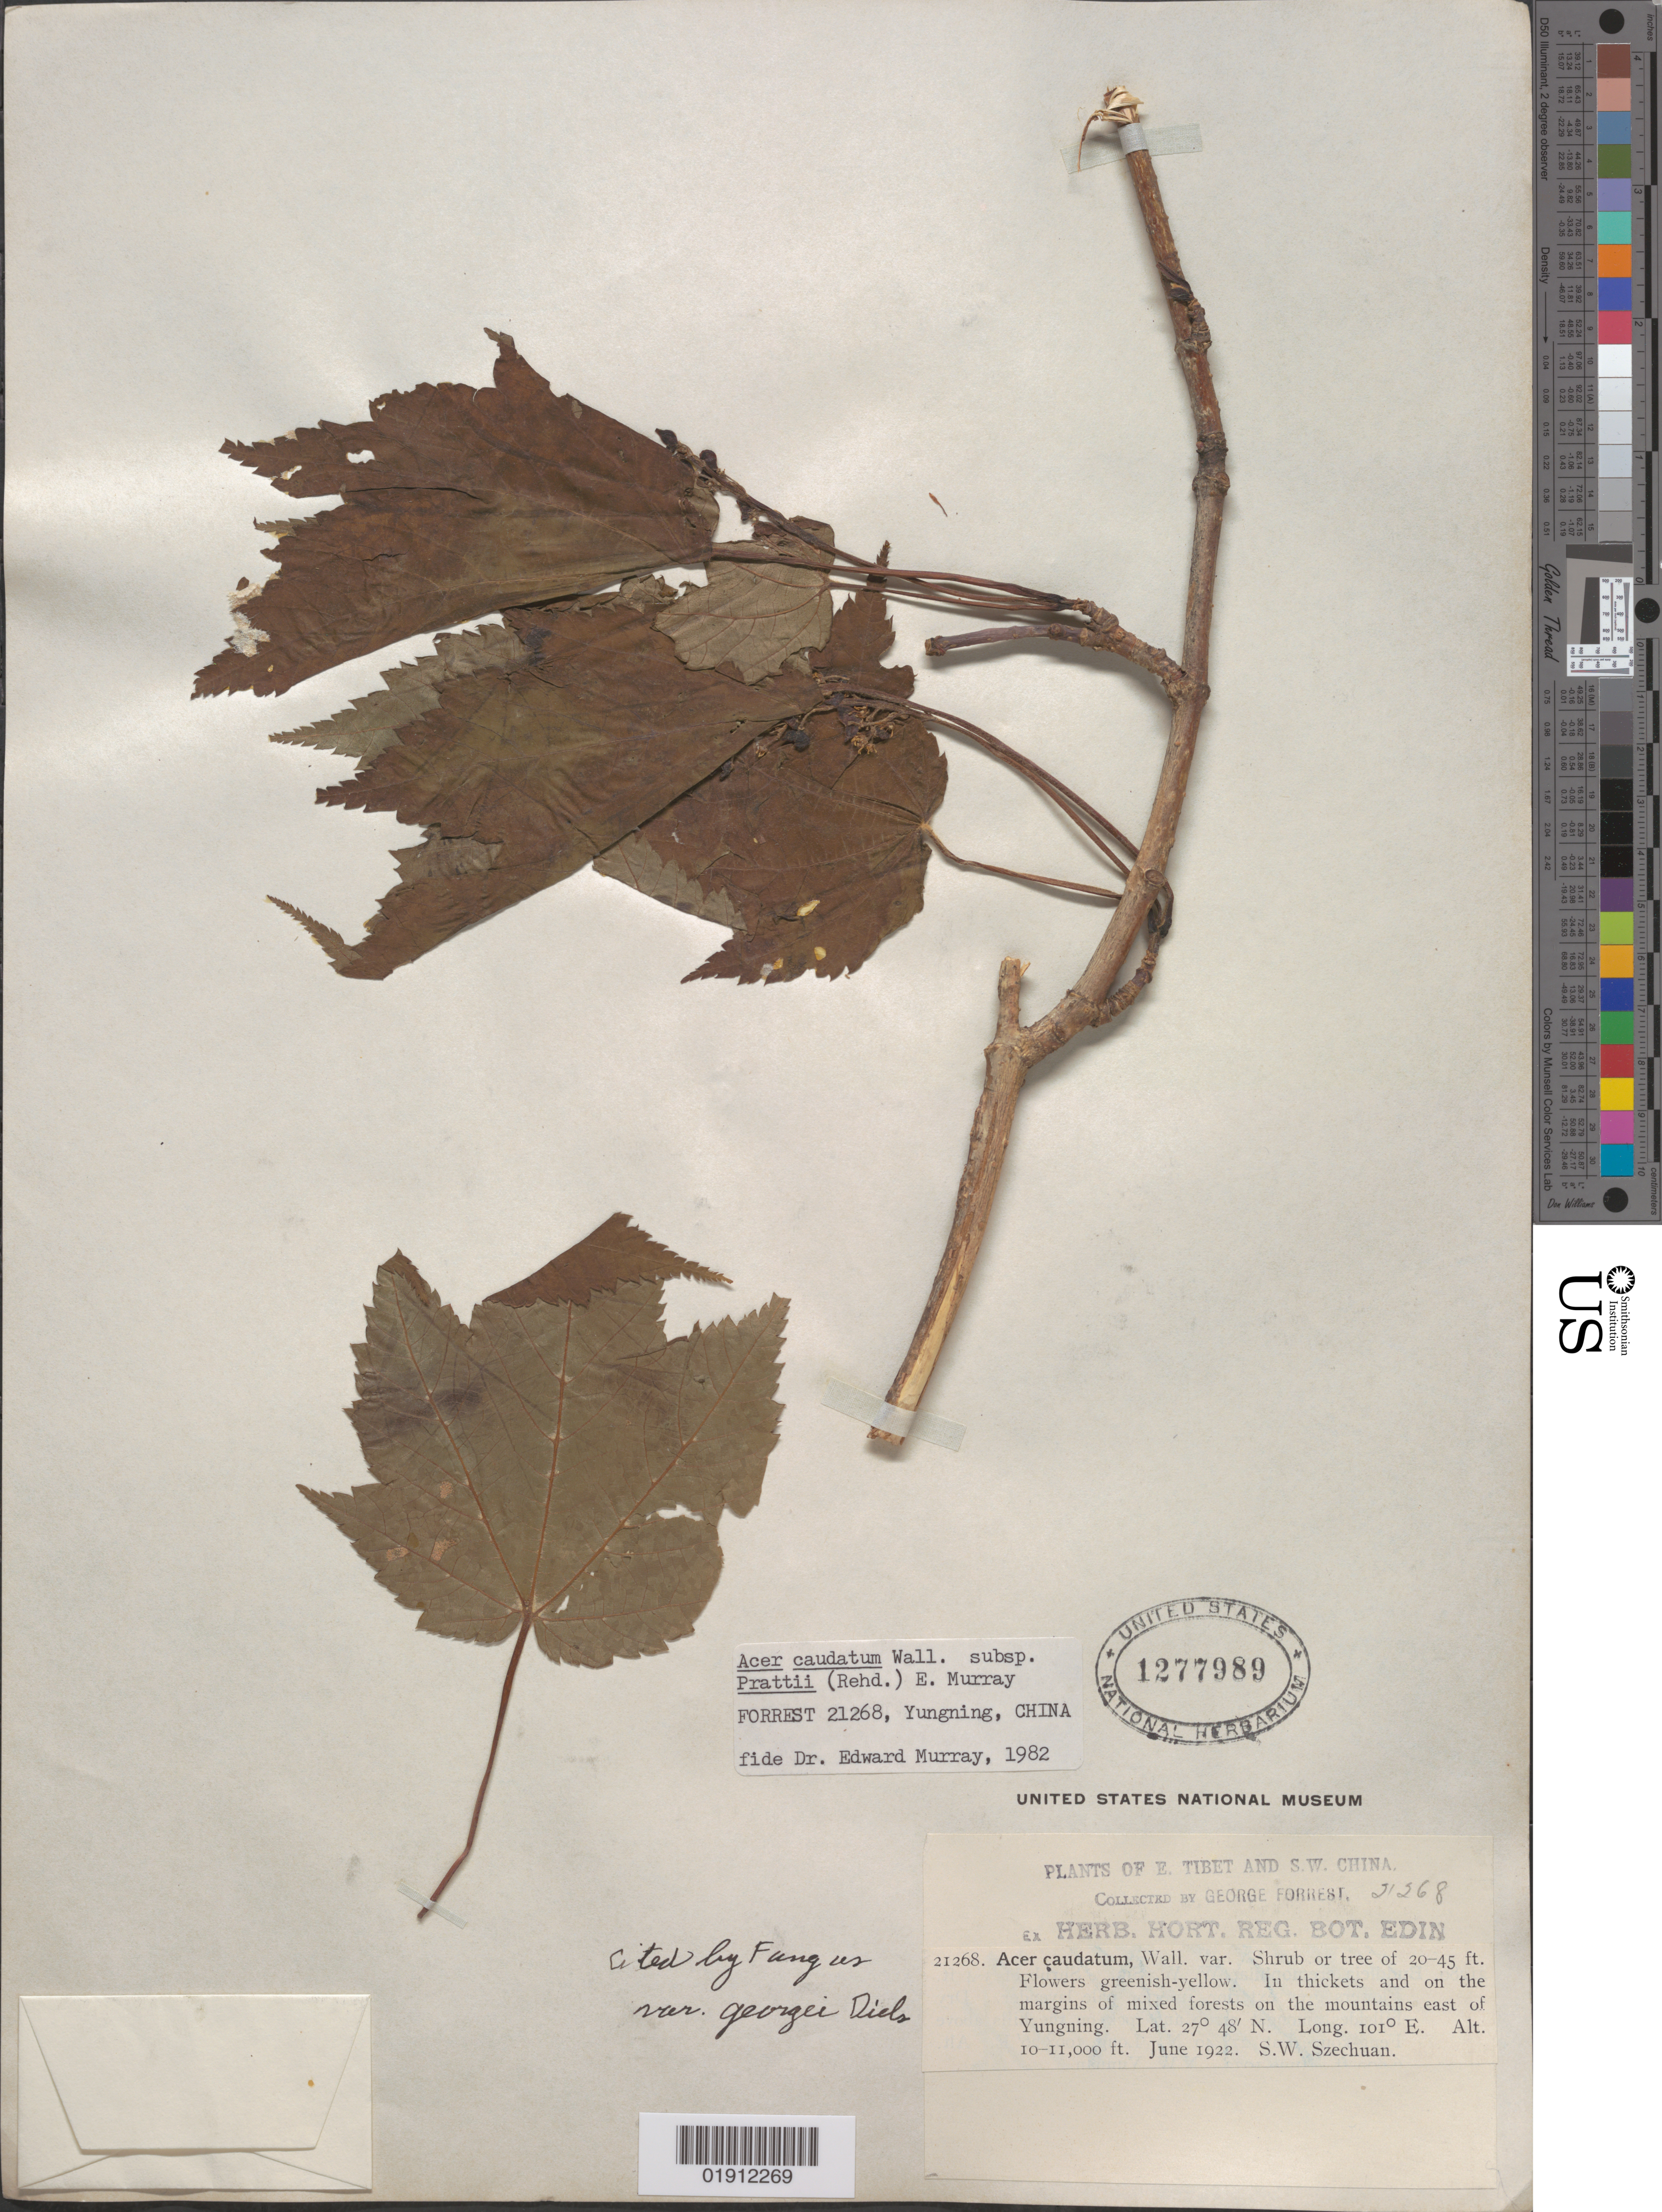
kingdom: Plantae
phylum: Tracheophyta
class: Magnoliopsida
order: Sapindales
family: Sapindaceae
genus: Acer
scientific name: Acer caudatum subsp. prattii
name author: (Rehder) A.E. Murray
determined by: Murray, Edward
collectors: G. Forrest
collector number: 21268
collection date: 1922-06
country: China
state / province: Sichuan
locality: S.W. Szechuan [Sichuan]. Mountains E of Yungning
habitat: In thickets and on the margins of mixed forests on the mountains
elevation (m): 3048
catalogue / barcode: US 1277989